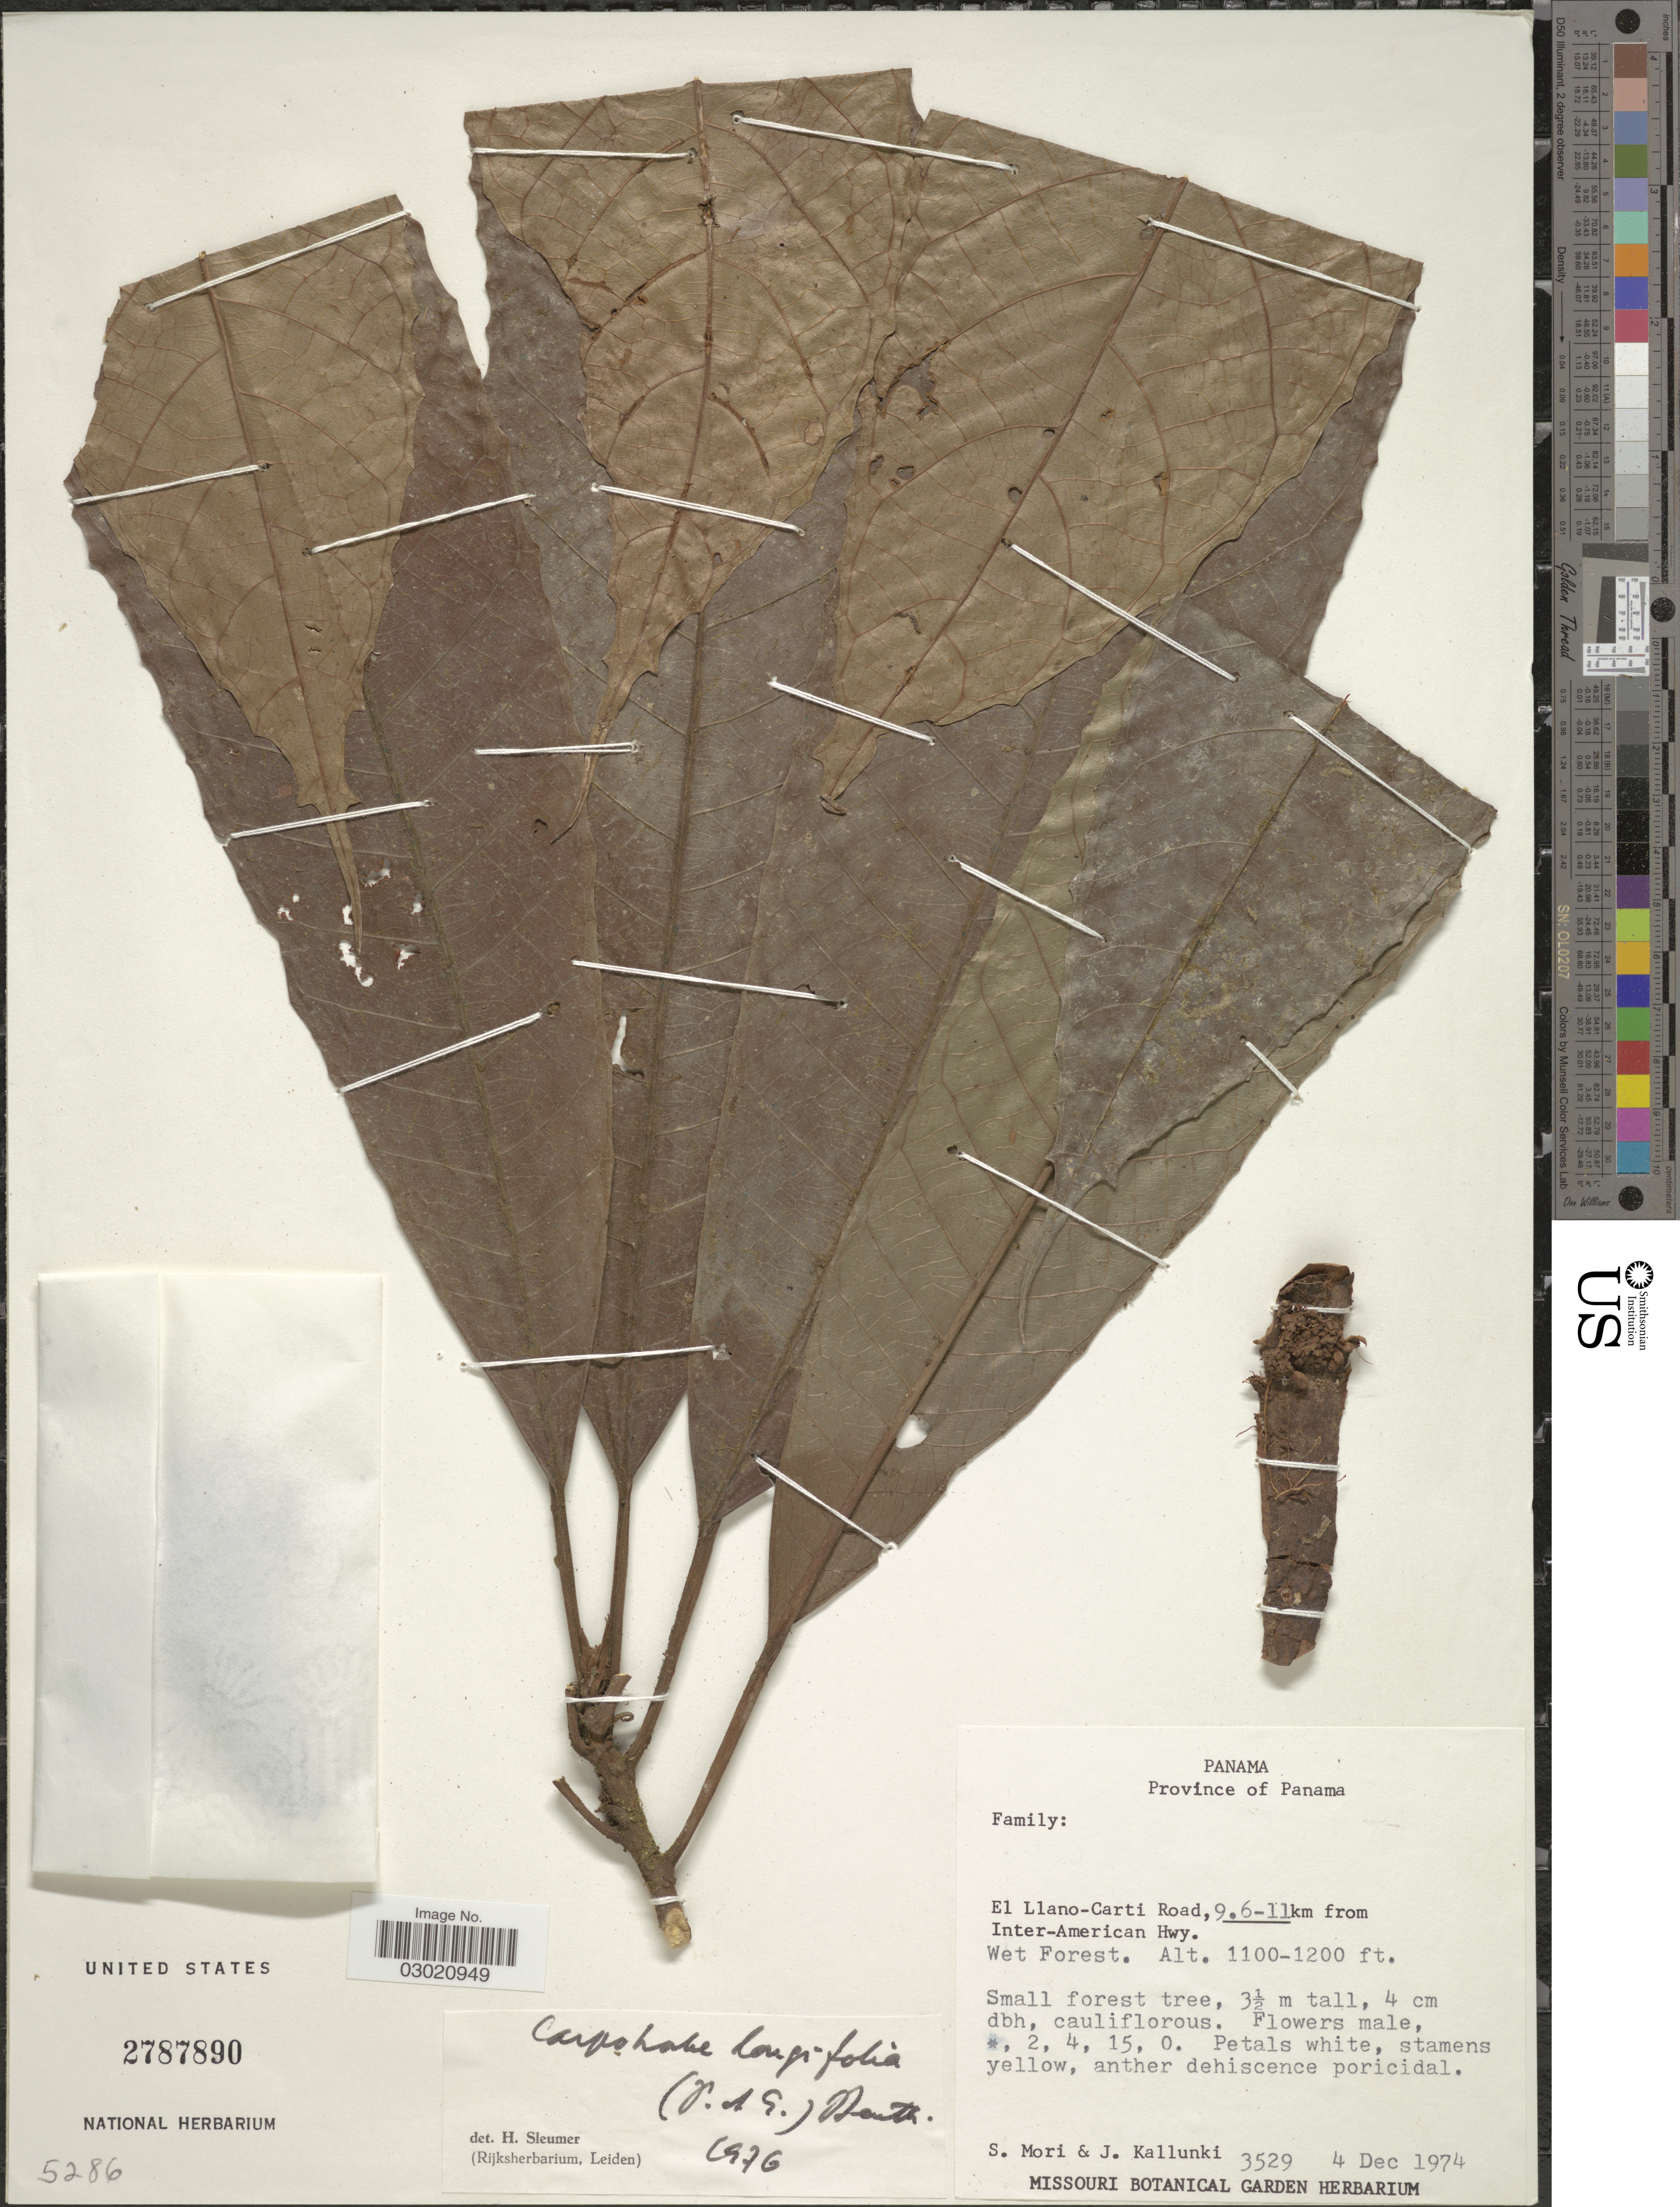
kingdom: Plantae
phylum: Tracheophyta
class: Magnoliopsida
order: Malpighiales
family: Achariaceae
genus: Carpotroche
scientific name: Carpotroche longifolia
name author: (Poepp.) Benth.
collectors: S. Mori & J. Kallunki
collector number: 3529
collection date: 1974-12-04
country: Panama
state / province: Panamá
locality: El Llano-Carti Road, 9.6-11km from Inter-American Hwy.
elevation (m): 335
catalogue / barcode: US 2787890